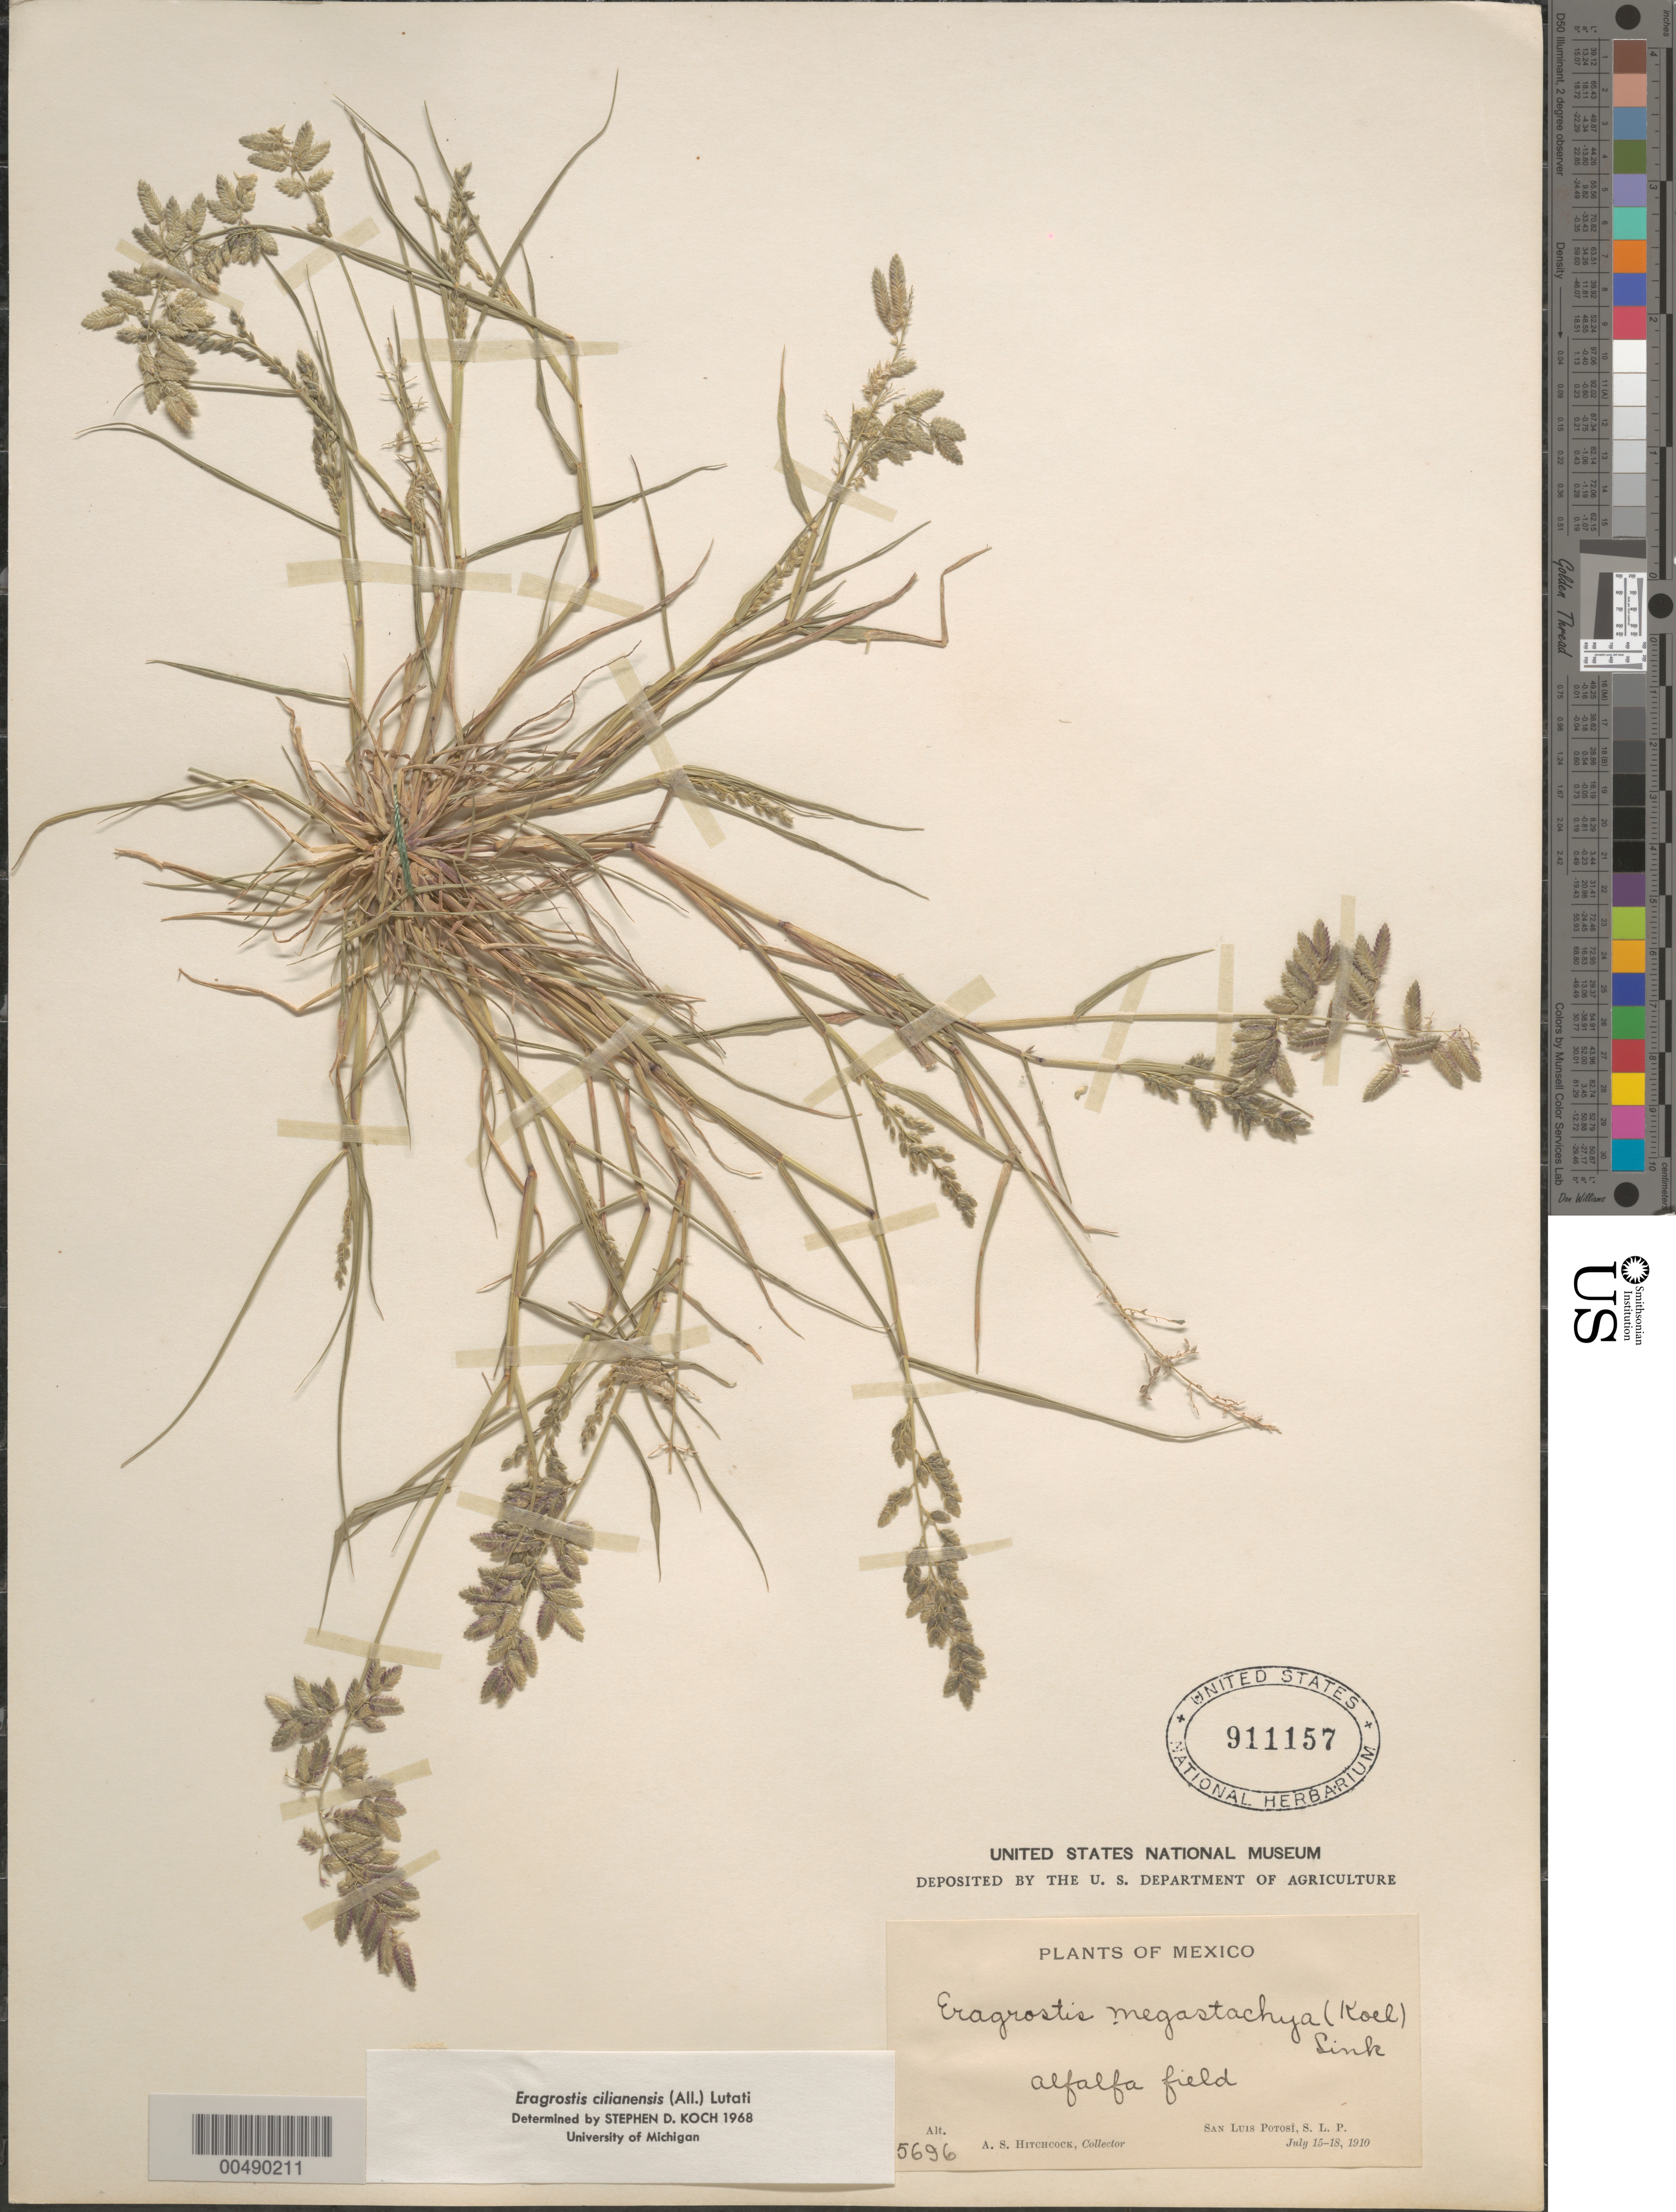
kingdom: Plantae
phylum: Tracheophyta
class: Liliopsida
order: Poales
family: Poaceae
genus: Eragrostis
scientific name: Eragrostis cilianensis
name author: (Bellardi) Vignolo ex Janch.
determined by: Koch, S. D.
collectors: A. S. Hitchcock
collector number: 5696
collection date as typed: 15 Jul 1910 to 18 Jul 1910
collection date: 1910-07-15/1910-07-18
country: Mexico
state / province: San Luis Potosi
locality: San Luis Potosi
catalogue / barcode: US 911157